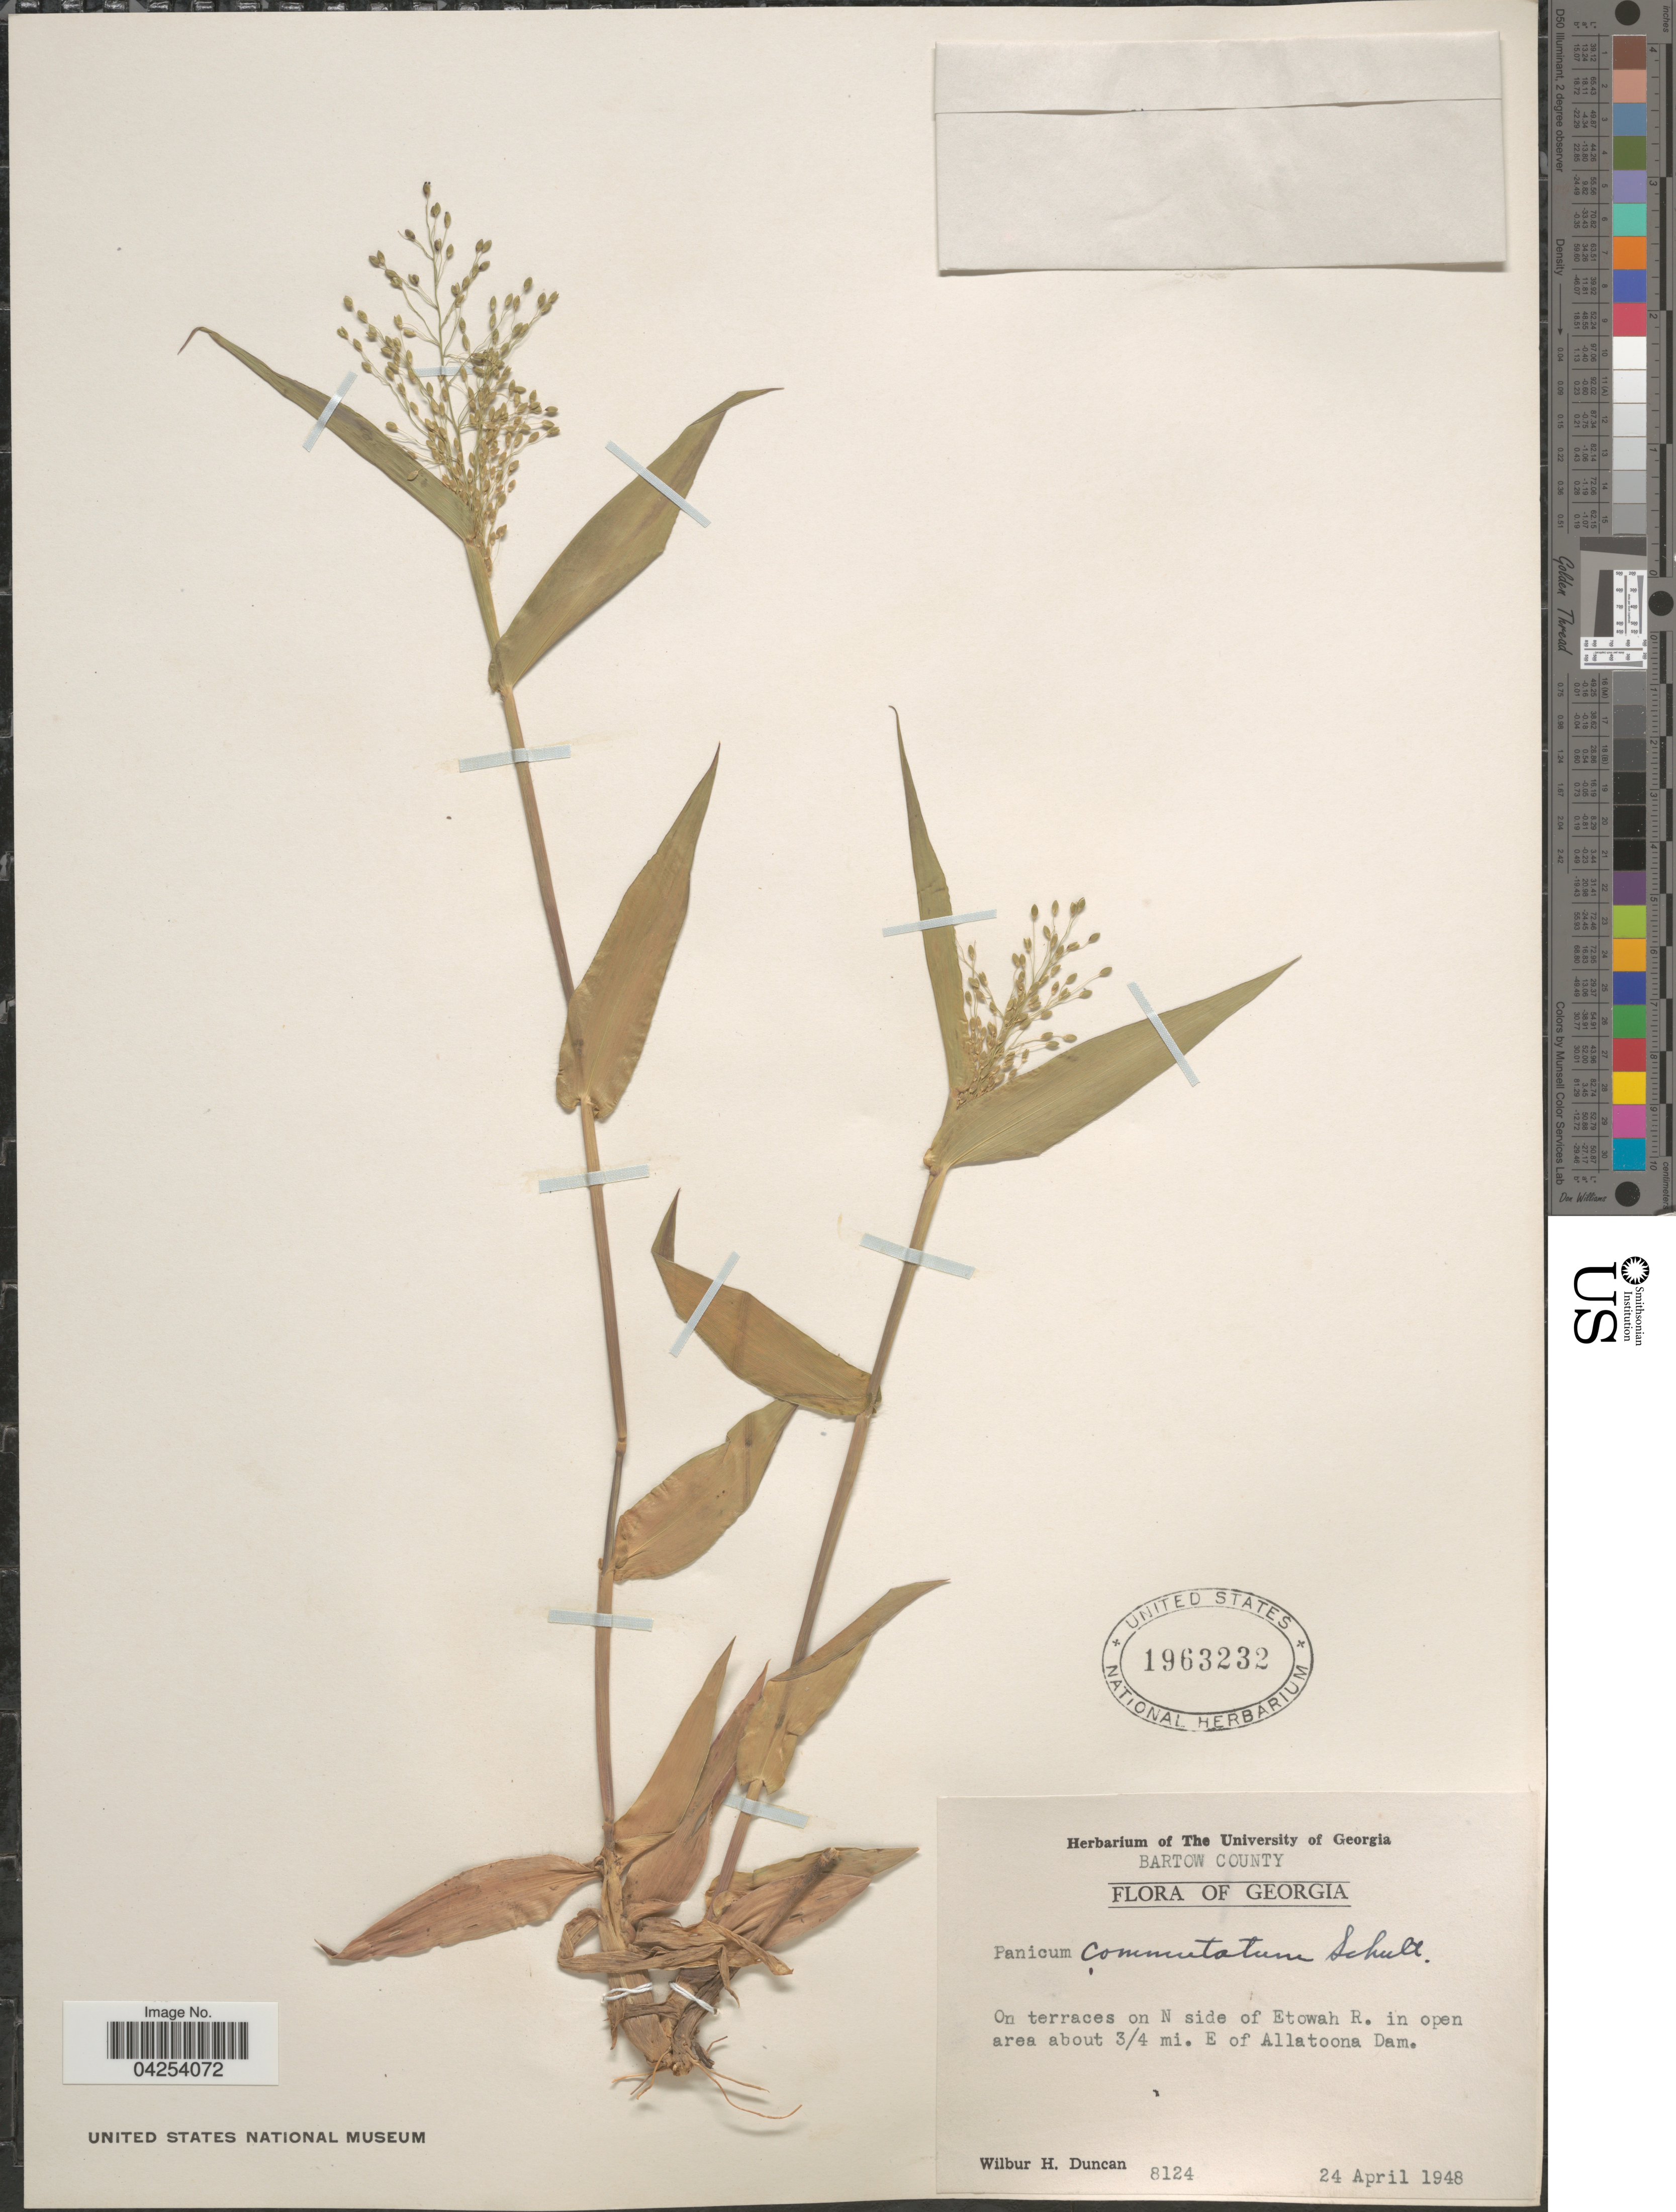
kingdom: Plantae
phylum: Tracheophyta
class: Liliopsida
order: Poales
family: Poaceae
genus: Dichanthelium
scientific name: Dichanthelium commutatum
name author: (Schult.) Gould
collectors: W. H. Duncan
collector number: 8124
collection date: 1948-04-24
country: United States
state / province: Georgia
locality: Bartow County. On terraces on N side of Etowah R. in open area about 3/4 mi. E of Allatoona Dam.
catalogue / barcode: US 1963232